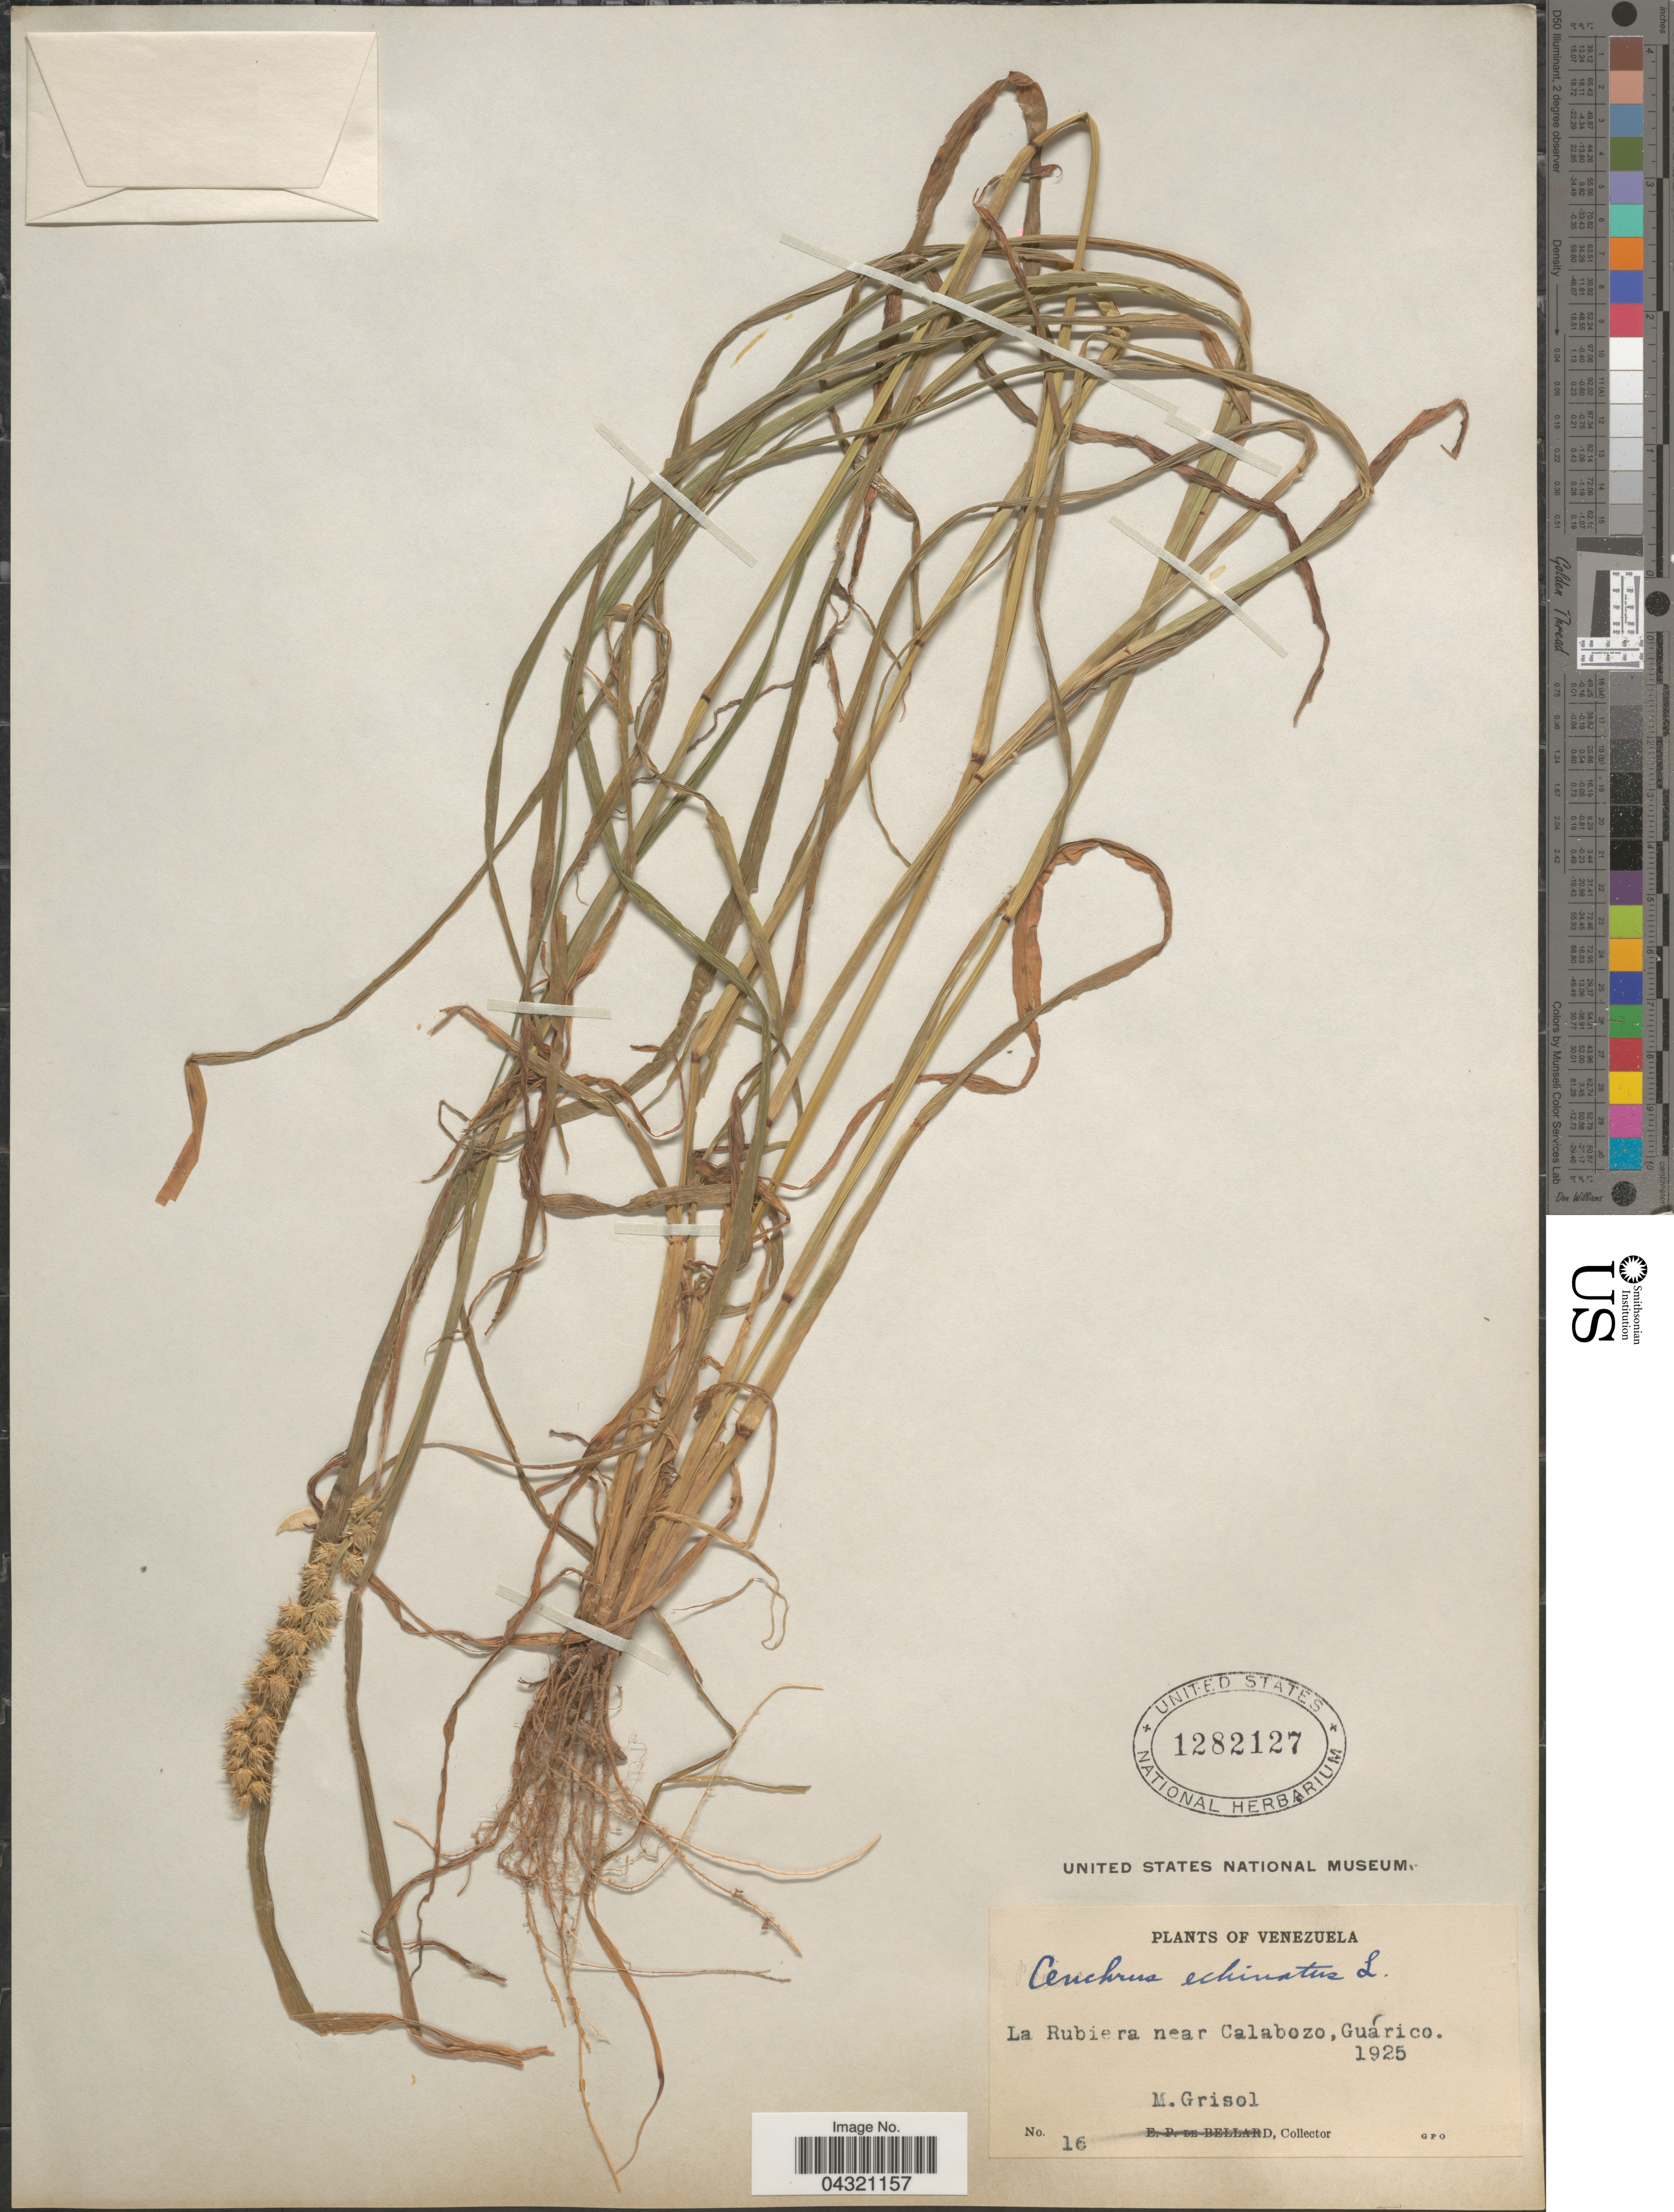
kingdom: Plantae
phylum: Tracheophyta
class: Liliopsida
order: Poales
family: Poaceae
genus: Cenchrus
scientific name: Cenchrus echinatus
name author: L.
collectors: M. Grisol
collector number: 16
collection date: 1925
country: Venezuela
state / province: Guarico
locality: La Rubiera near Calabozo.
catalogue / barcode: US 1282127